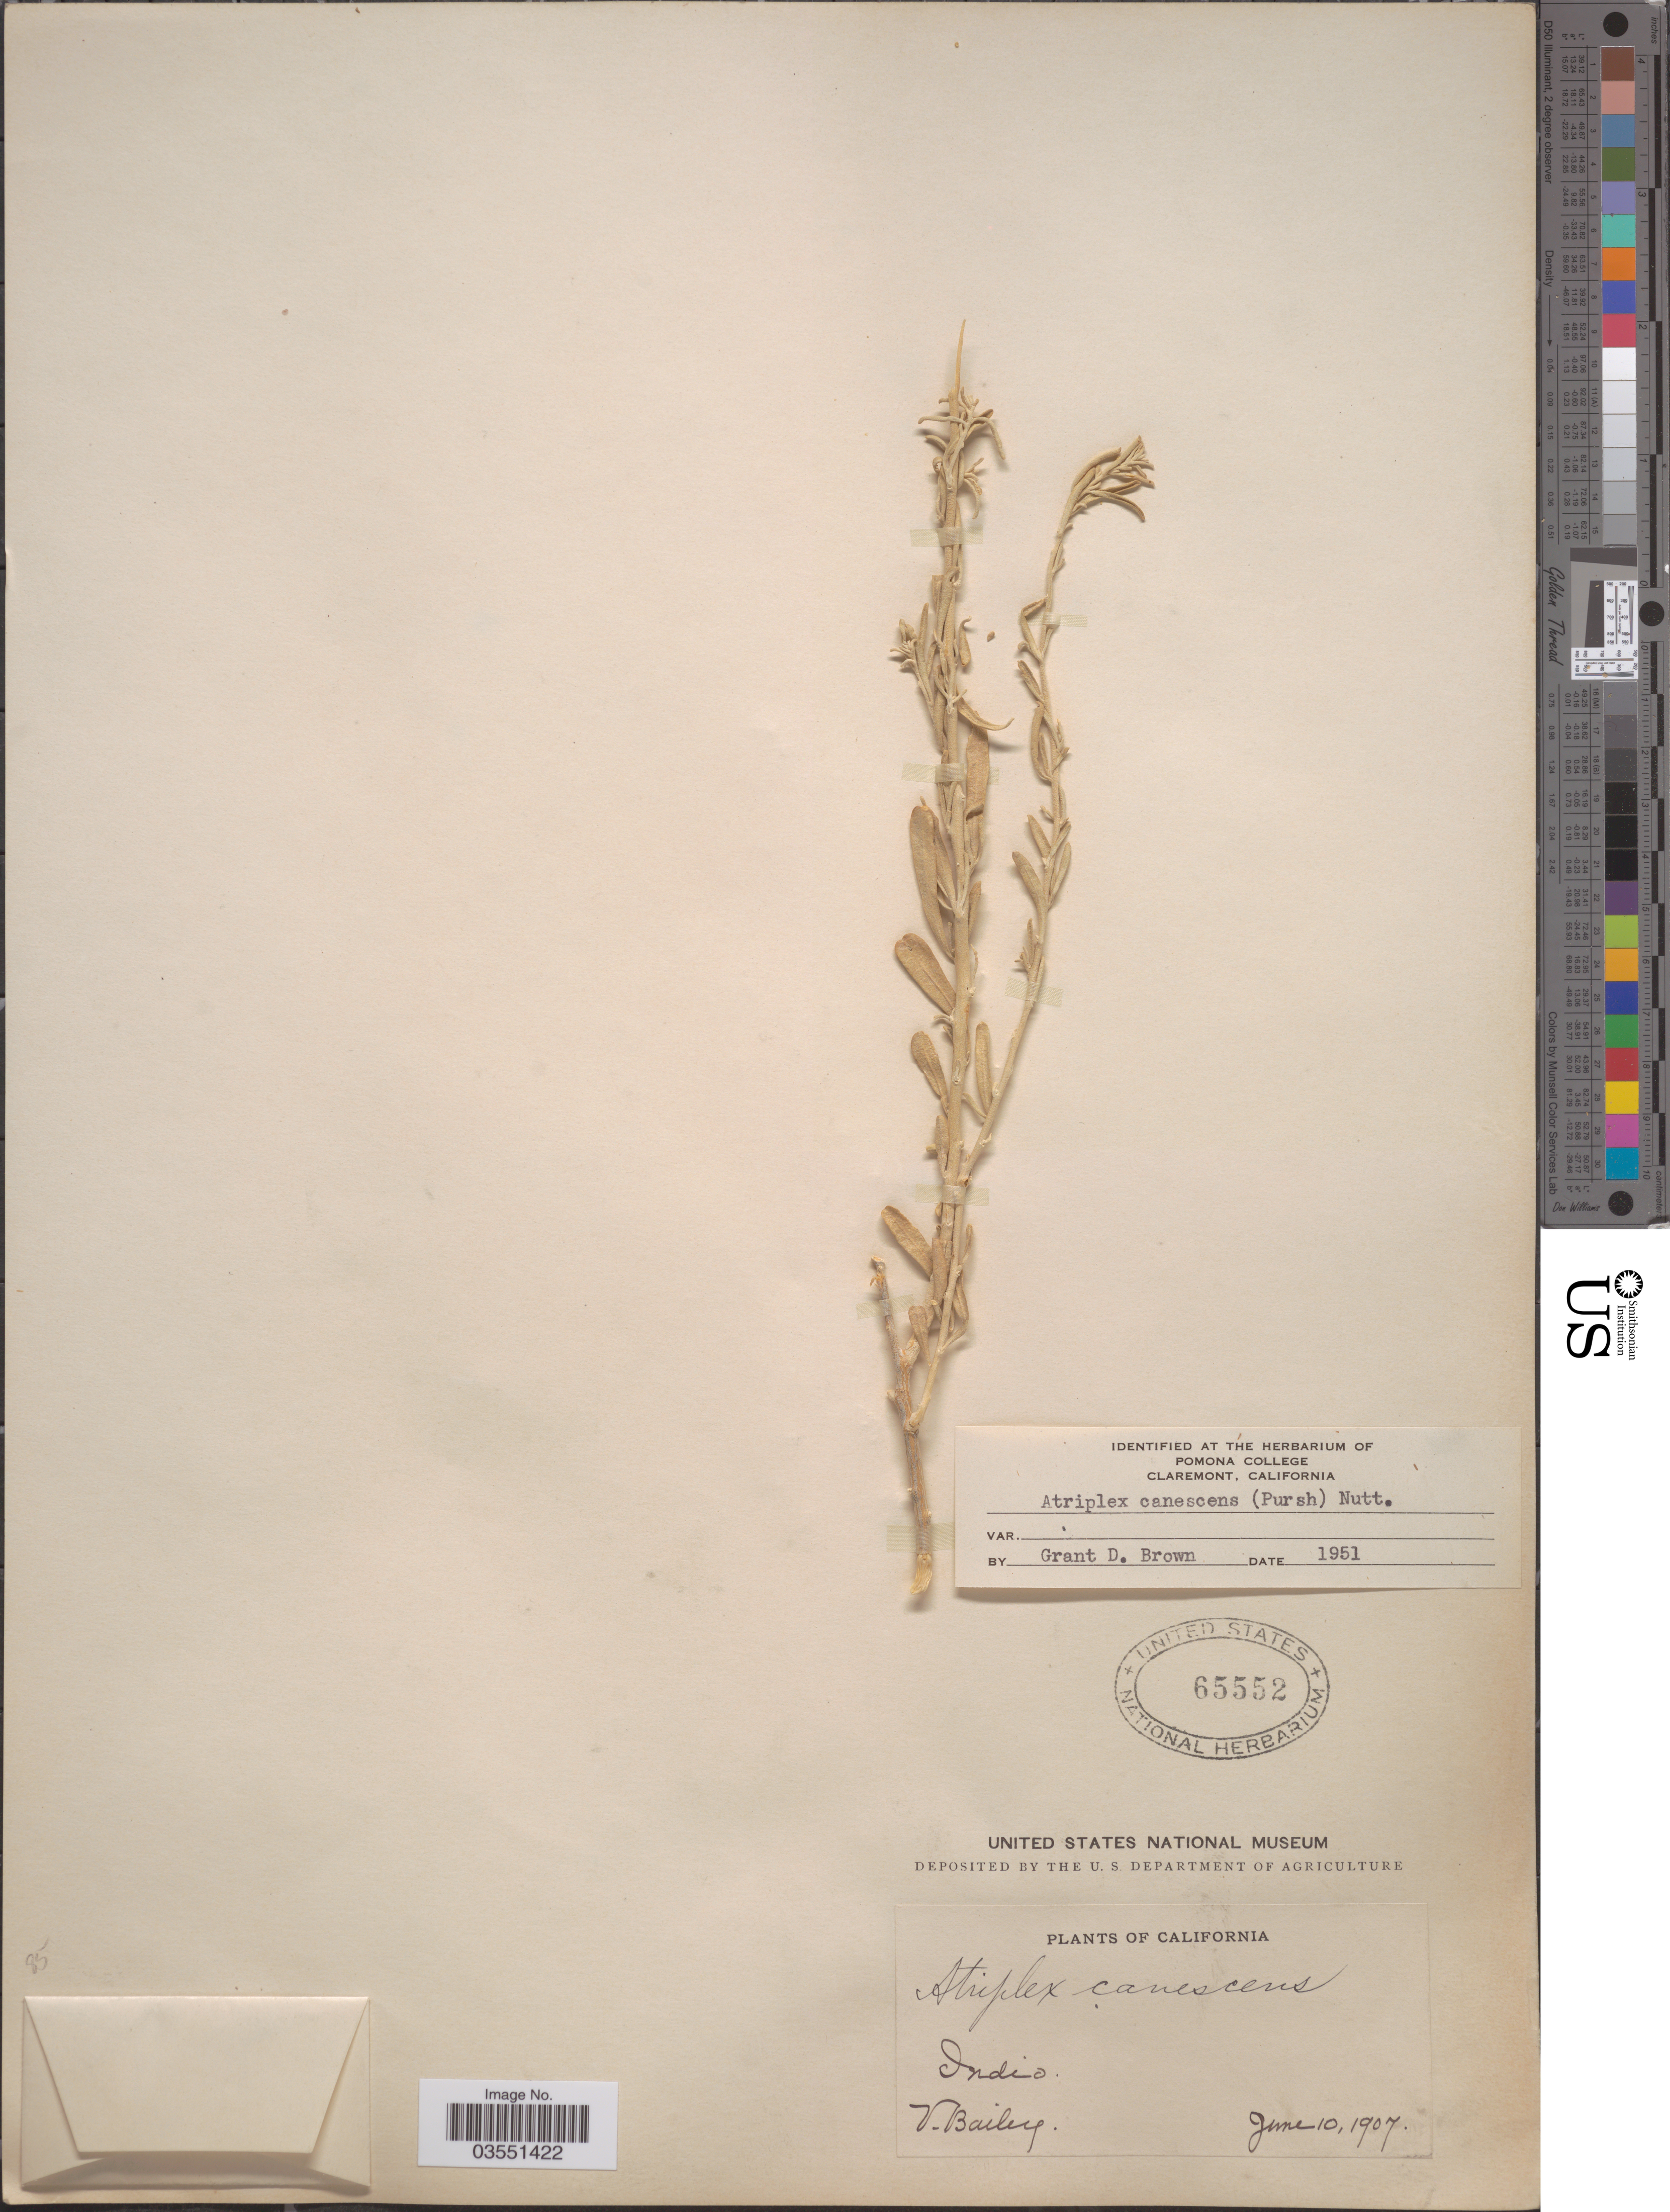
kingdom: Plantae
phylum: Tracheophyta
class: Magnoliopsida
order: Caryophyllales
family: Amaranthaceae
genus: Atriplex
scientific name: Atriplex canescens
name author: (Pursh) Nutt.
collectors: V. L. Bailey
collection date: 1907-06-10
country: United States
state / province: California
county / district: Riverside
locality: Indio.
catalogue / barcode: US 65552